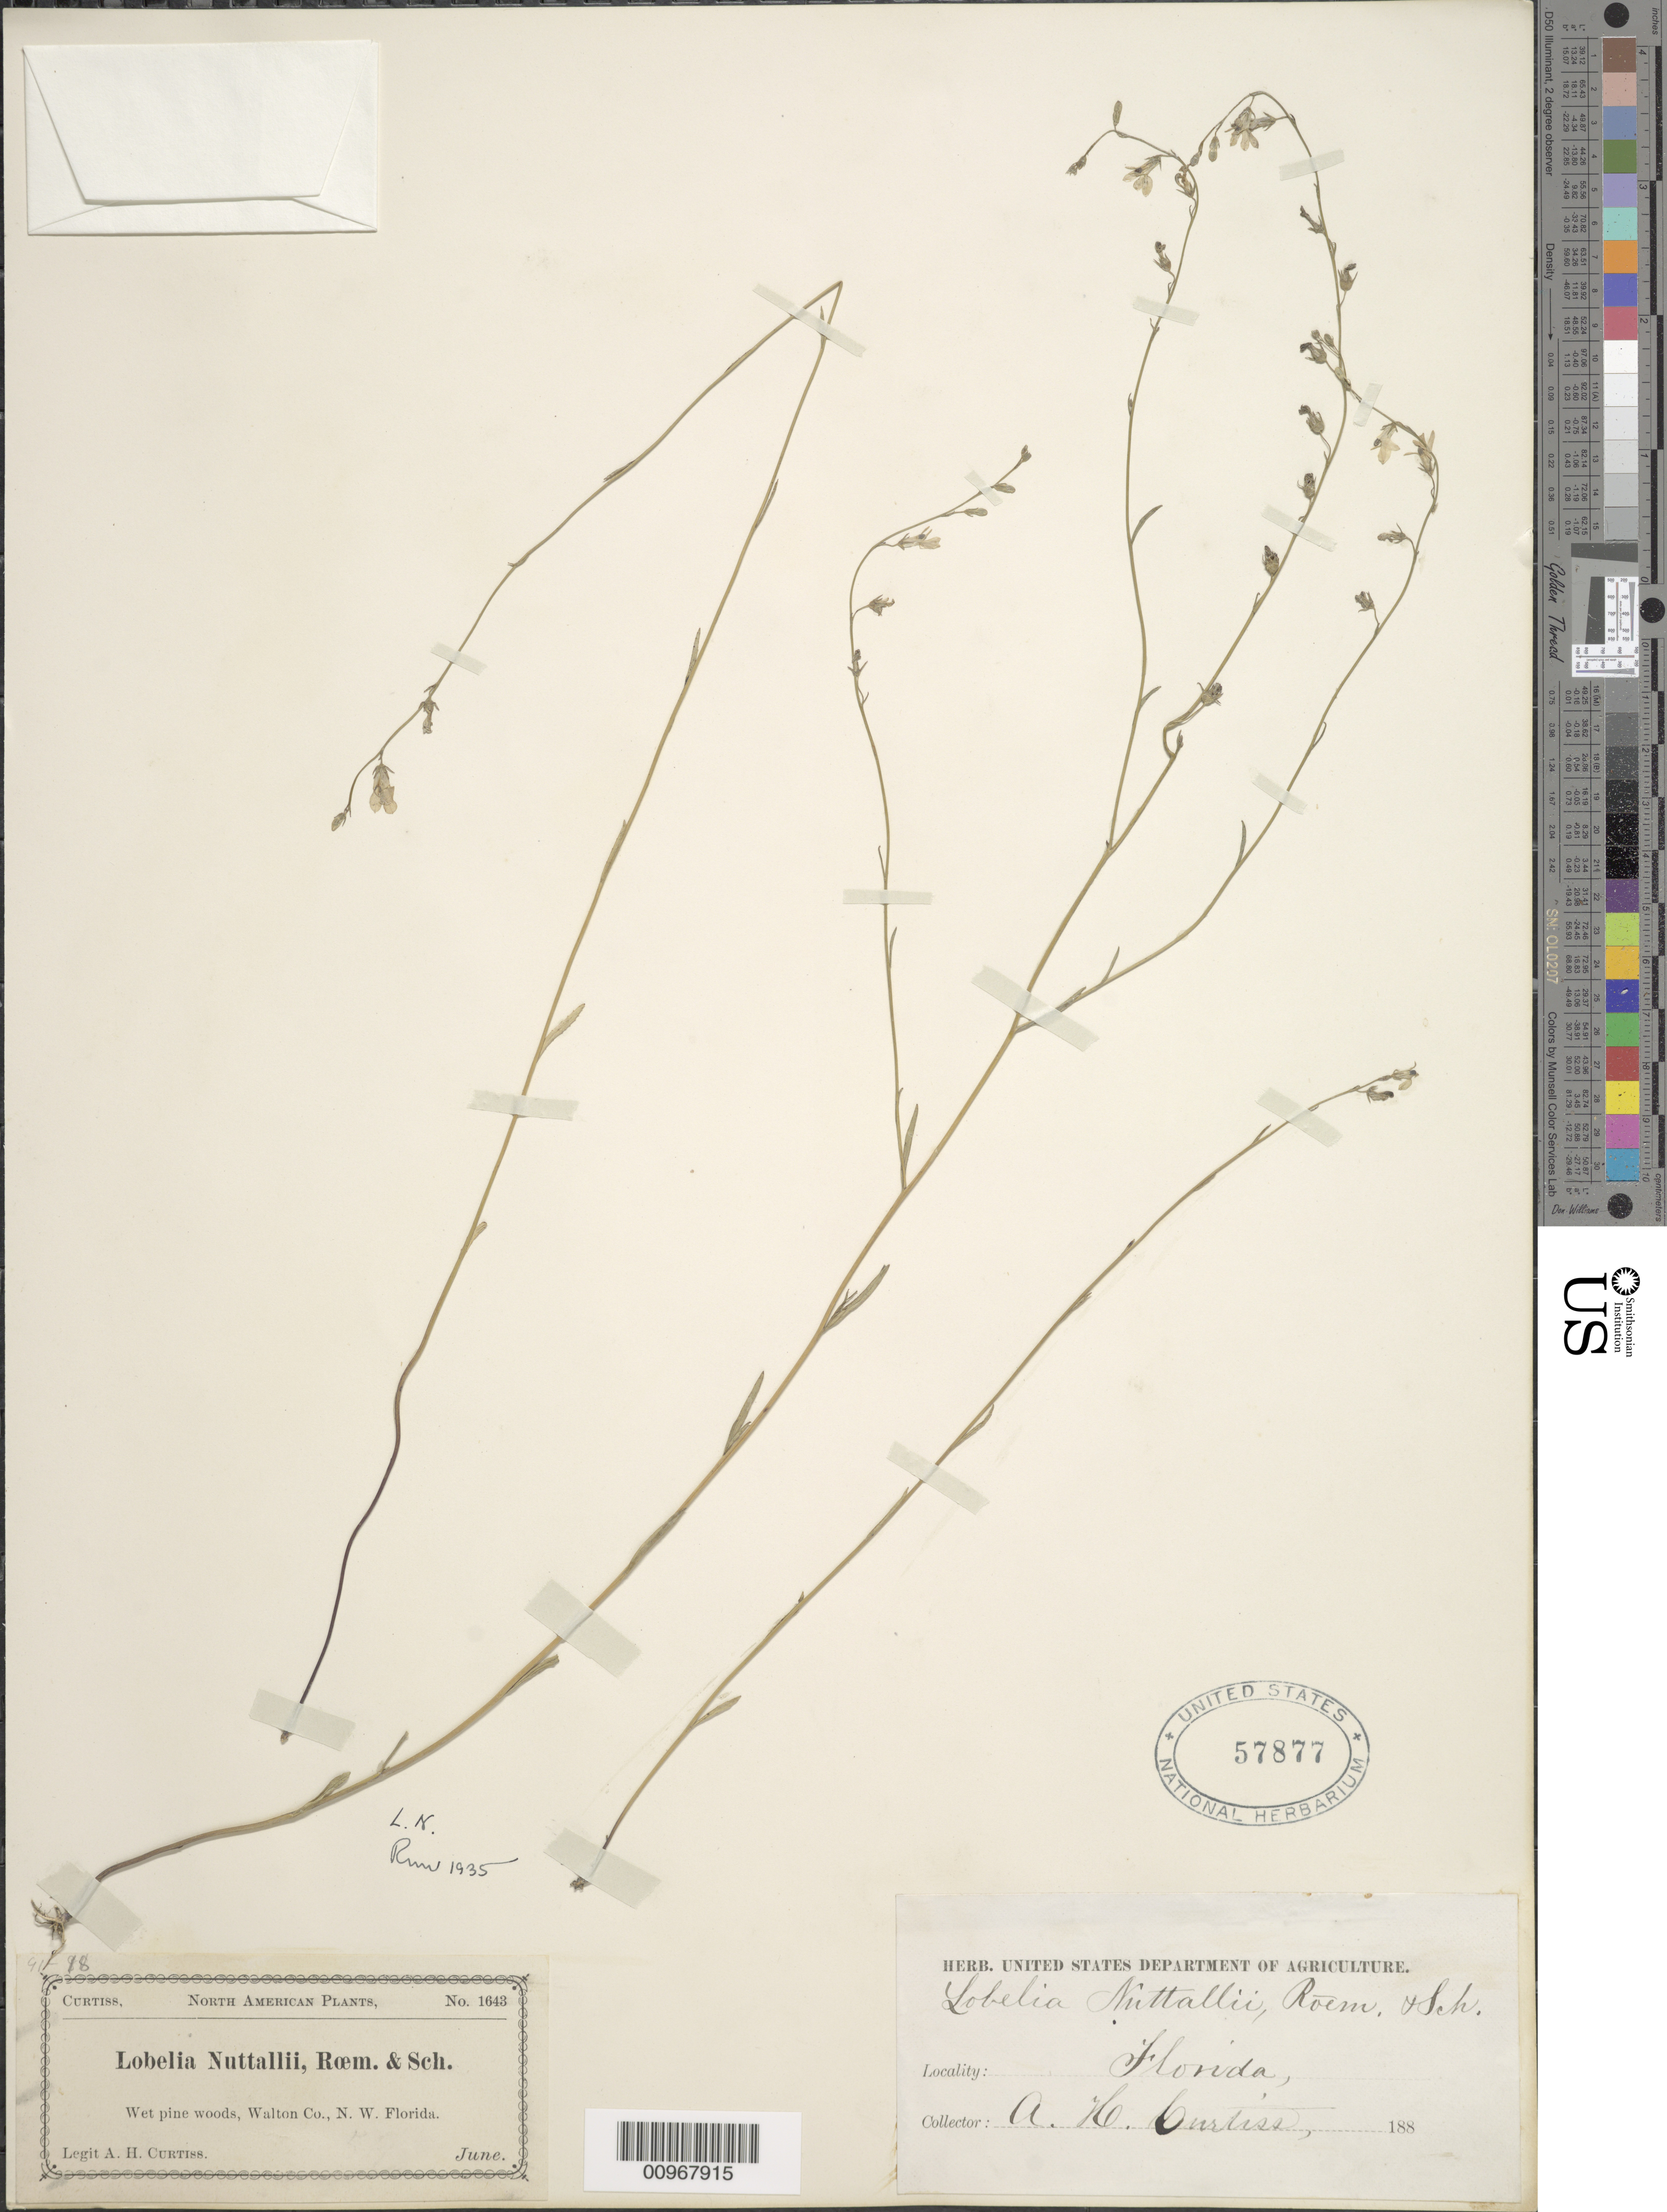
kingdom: Plantae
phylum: Tracheophyta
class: Magnoliopsida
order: Asterales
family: Campanulaceae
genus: Lobelia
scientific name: Lobelia nuttallii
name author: Schult.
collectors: A. H. Curtiss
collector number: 1643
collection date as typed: June 188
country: United States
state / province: Florida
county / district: Walton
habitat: wet pine woods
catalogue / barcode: US 57877